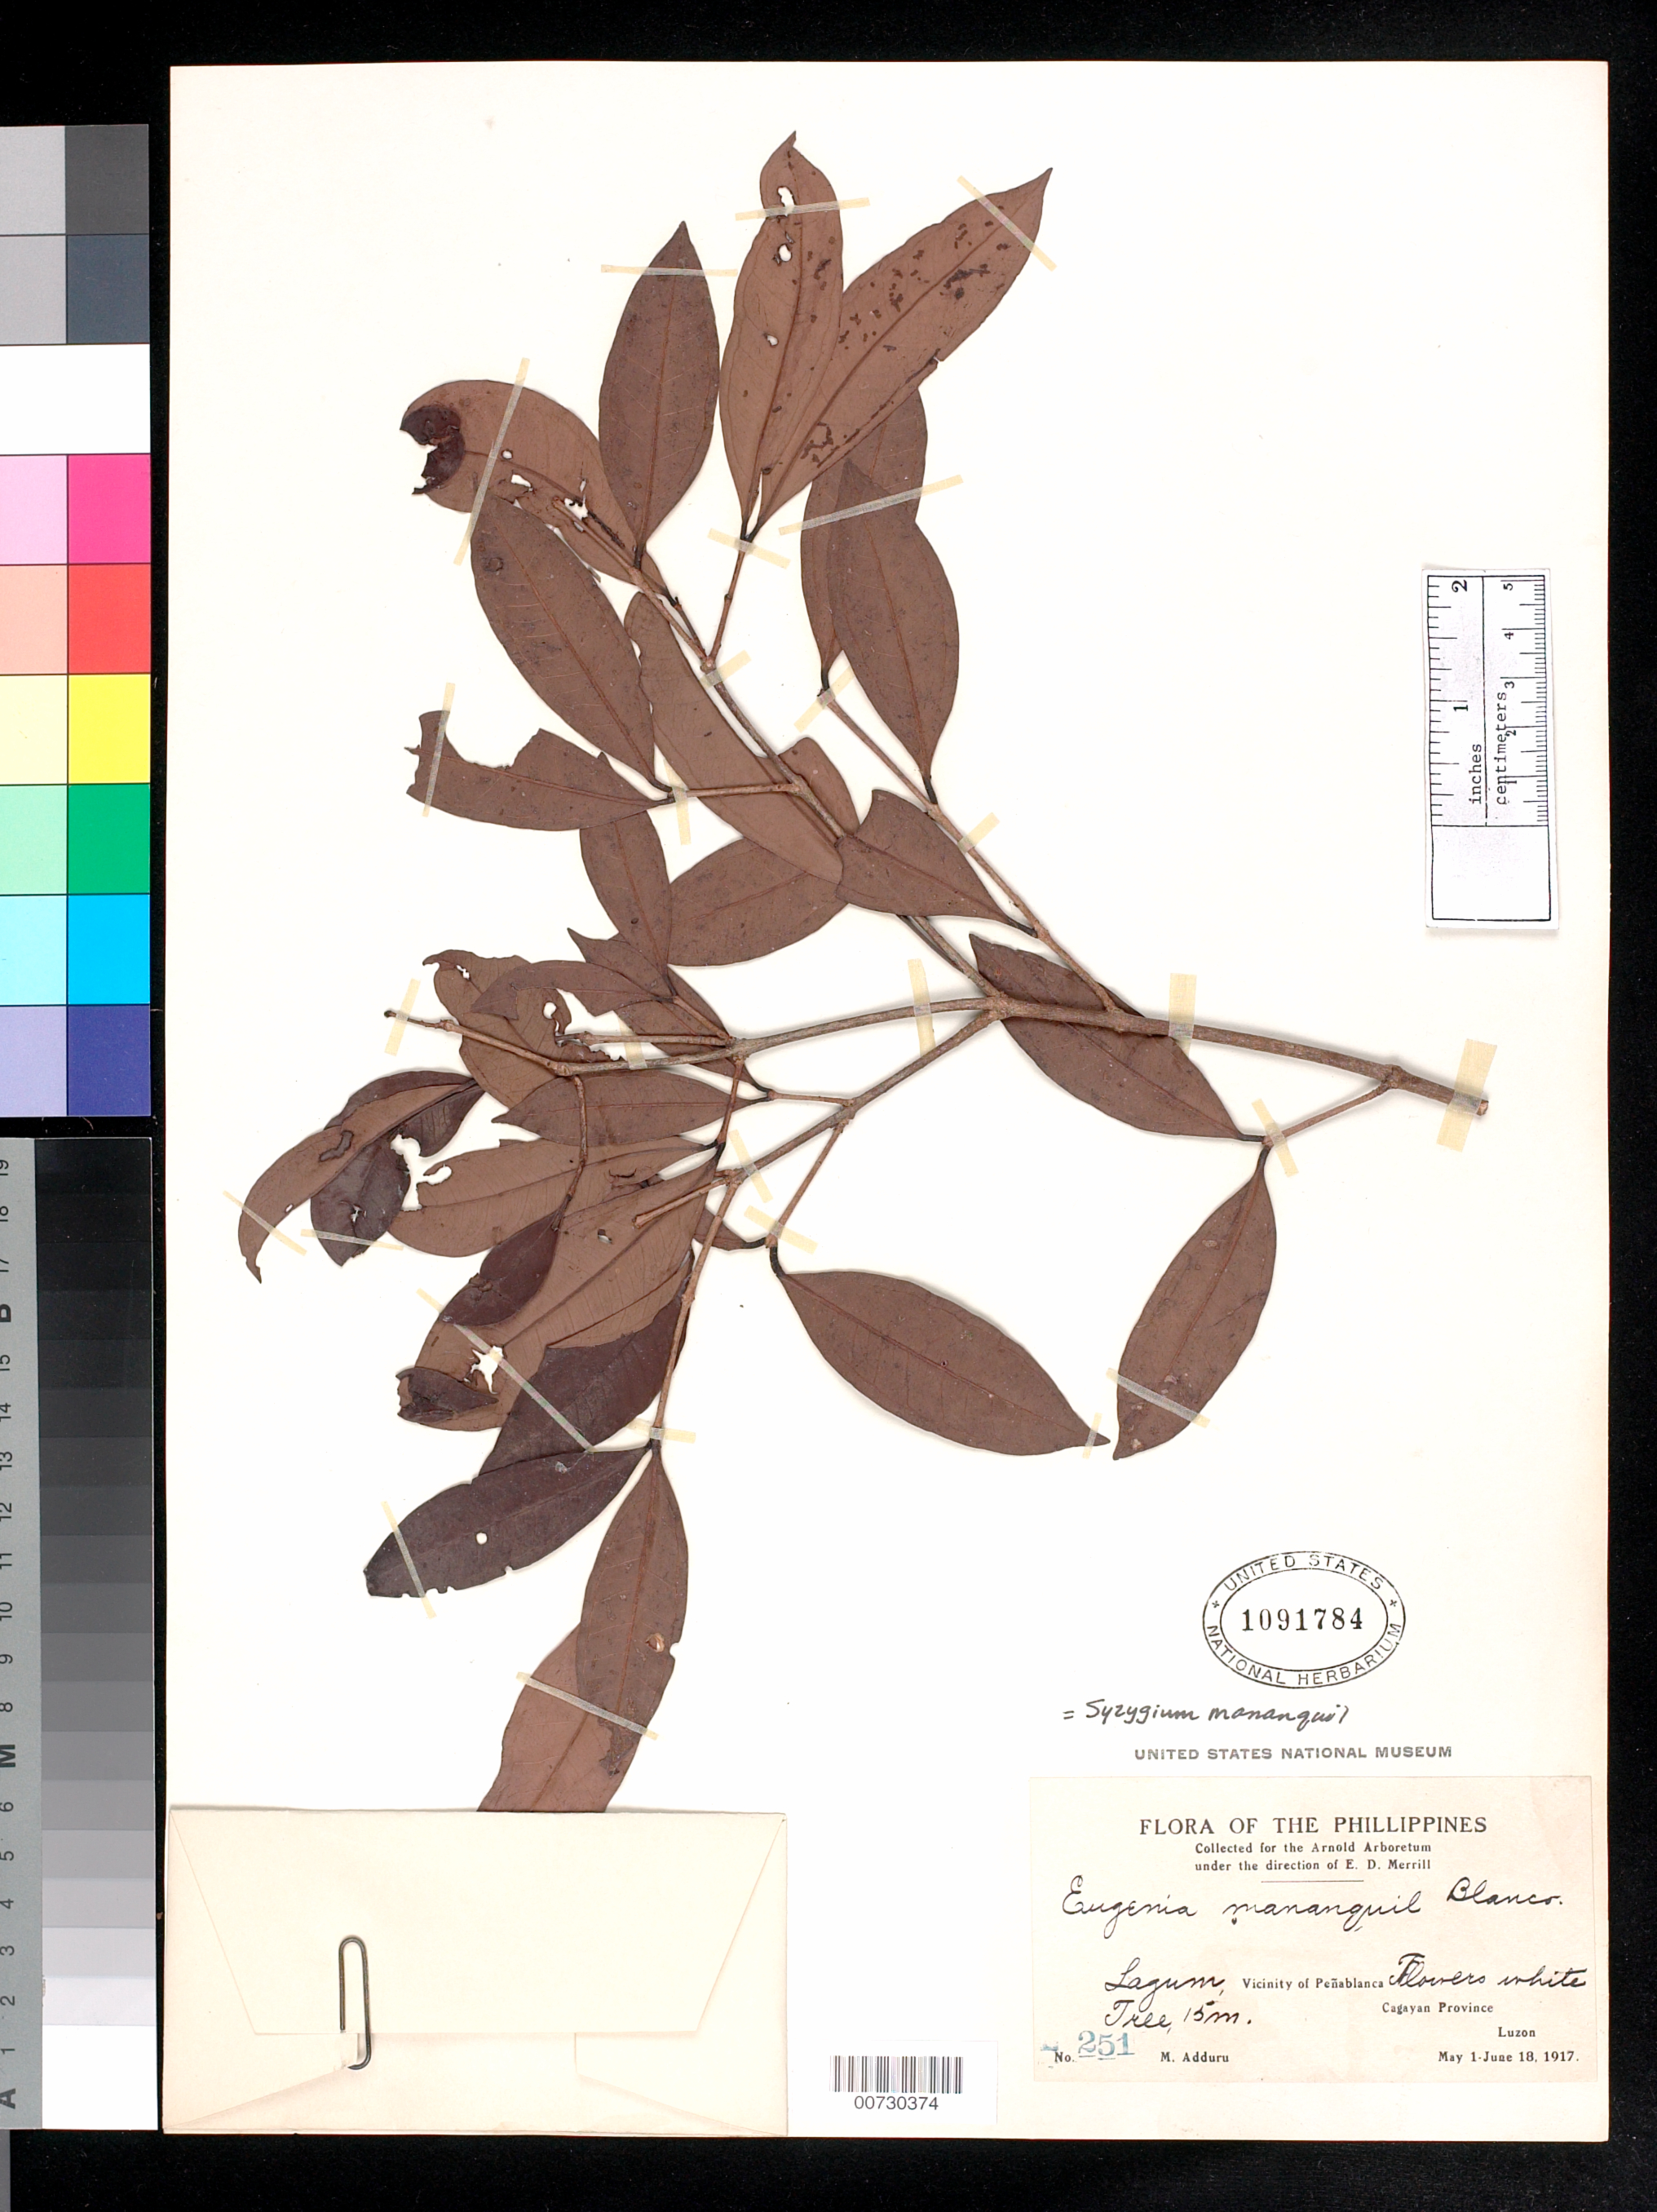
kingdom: Plantae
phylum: Tracheophyta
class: Magnoliopsida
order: Myrtales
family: Myrtaceae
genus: Syzygium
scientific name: Syzygium mananquil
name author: (Blanco) Merr.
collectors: M. Adduru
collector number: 251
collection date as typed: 01 May 1917 to 18 Jun 1917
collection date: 1917-05-01/1917-06-18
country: Philippines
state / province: Cagayan Valley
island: Luzon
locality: Vicinity of Peña Blanca. Cagayan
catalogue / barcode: US 1091784